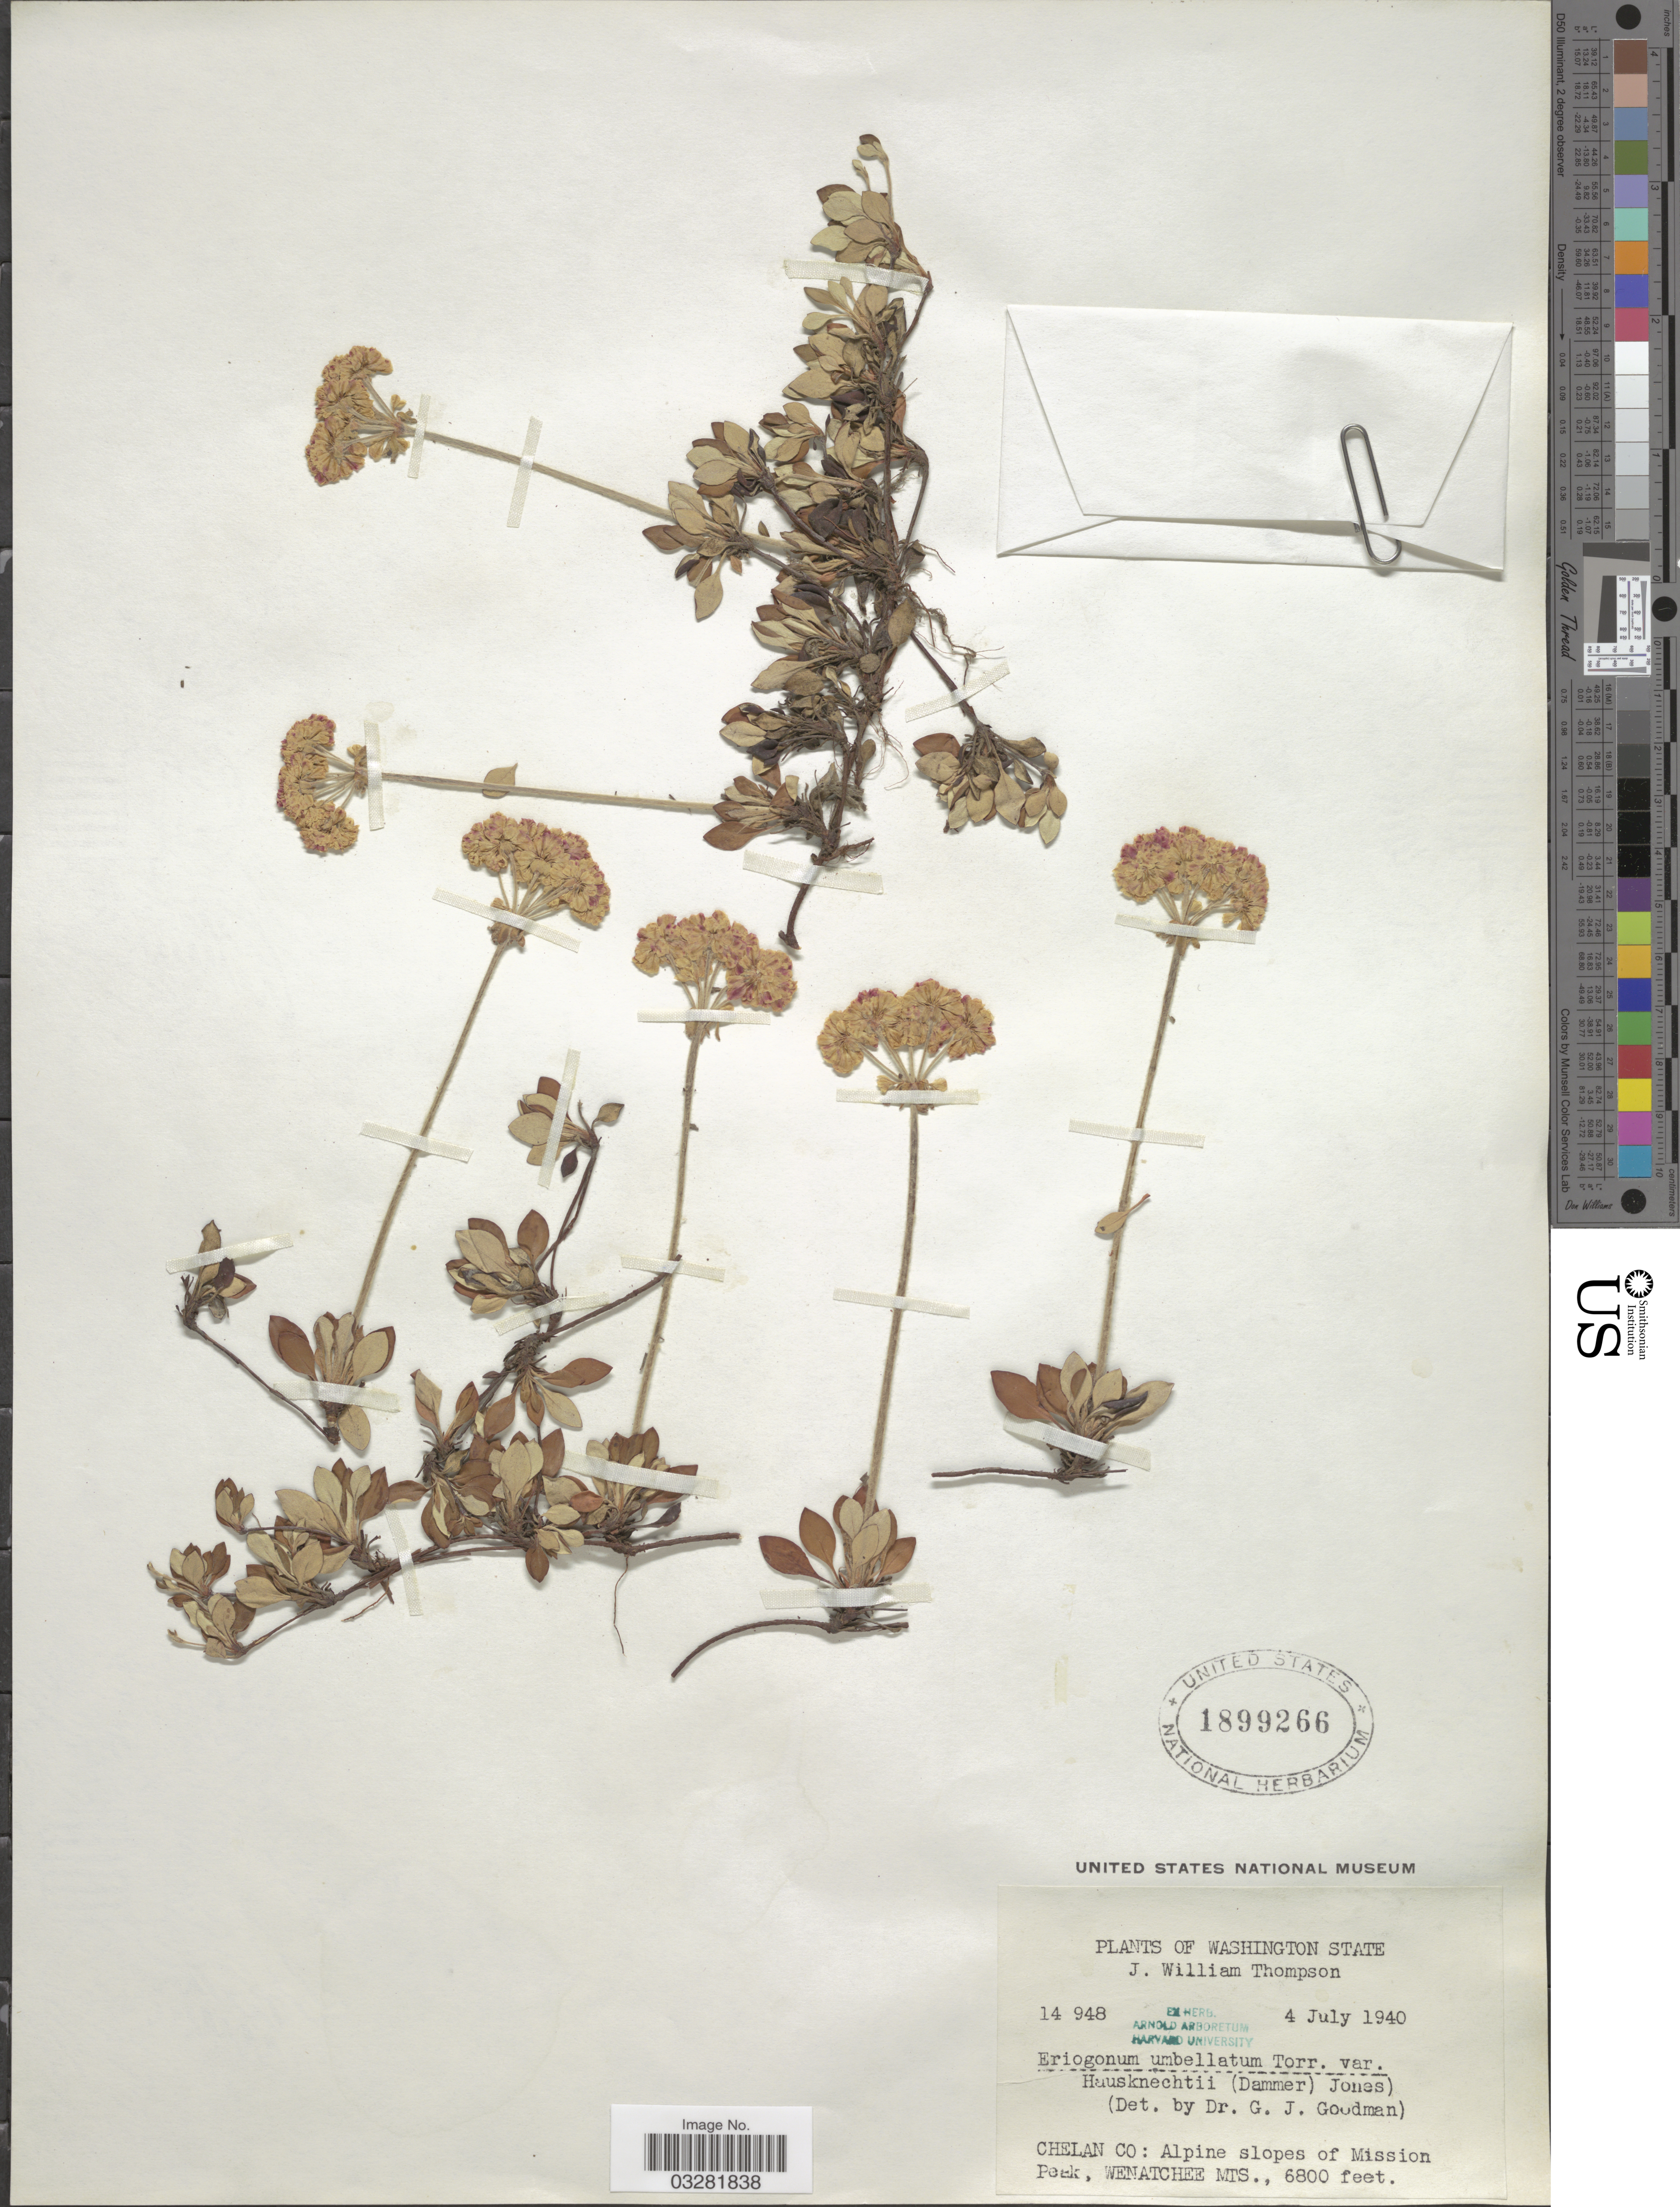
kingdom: Plantae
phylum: Tracheophyta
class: Magnoliopsida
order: Caryophyllales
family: Polygonaceae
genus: Eriogonum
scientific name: Eriogonum umbellatum var. subalpinum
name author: M.E. Jones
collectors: J. W. Thompson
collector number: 14948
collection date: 1940-07-04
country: United States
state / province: Washington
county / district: Chelan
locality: Chelan Co: Alpine slopes of Mission Peak, Wenatchee Mts.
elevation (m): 2073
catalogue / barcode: US 1899266